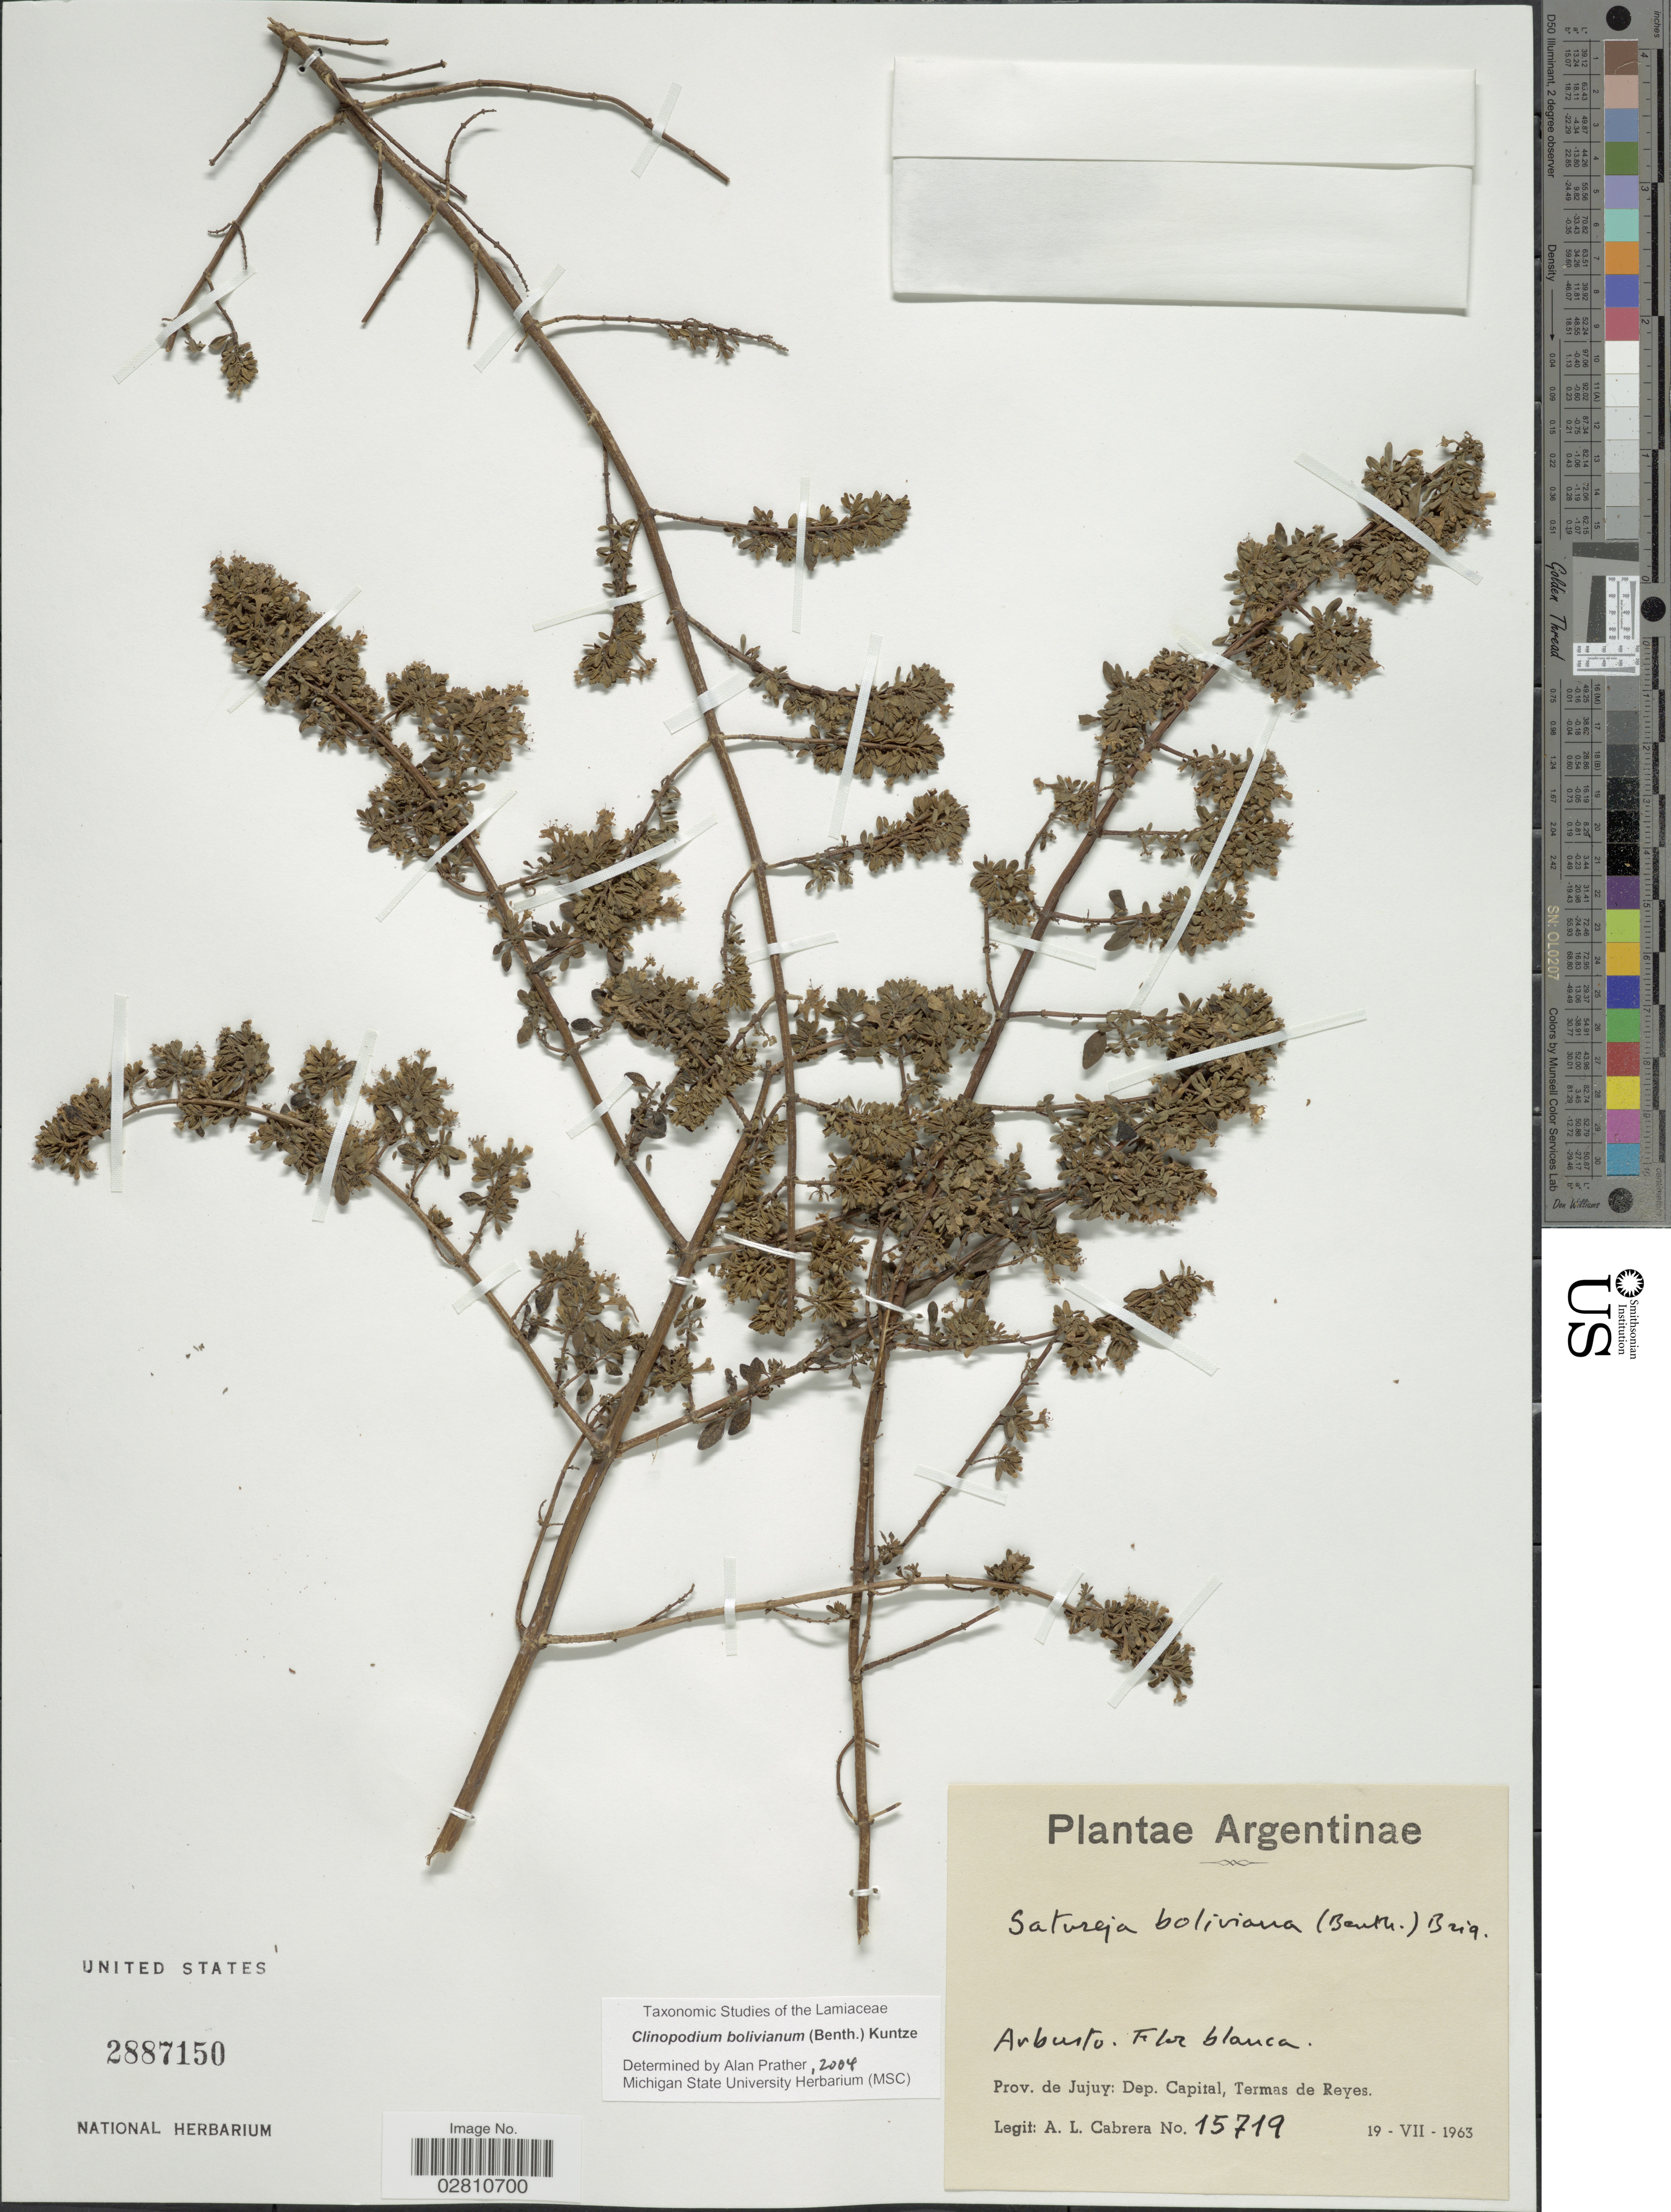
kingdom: Plantae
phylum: Tracheophyta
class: Magnoliopsida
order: Lamiales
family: Lamiaceae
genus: Clinopodium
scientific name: Clinopodium bolivianum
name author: (Benth.) Kuntze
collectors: A. L. Cabrera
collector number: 15719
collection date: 1963-07-19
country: Argentina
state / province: Jujuy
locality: Prov. de Jujuy: Dep. Capital, Termas de Reyes.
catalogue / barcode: US 2887150